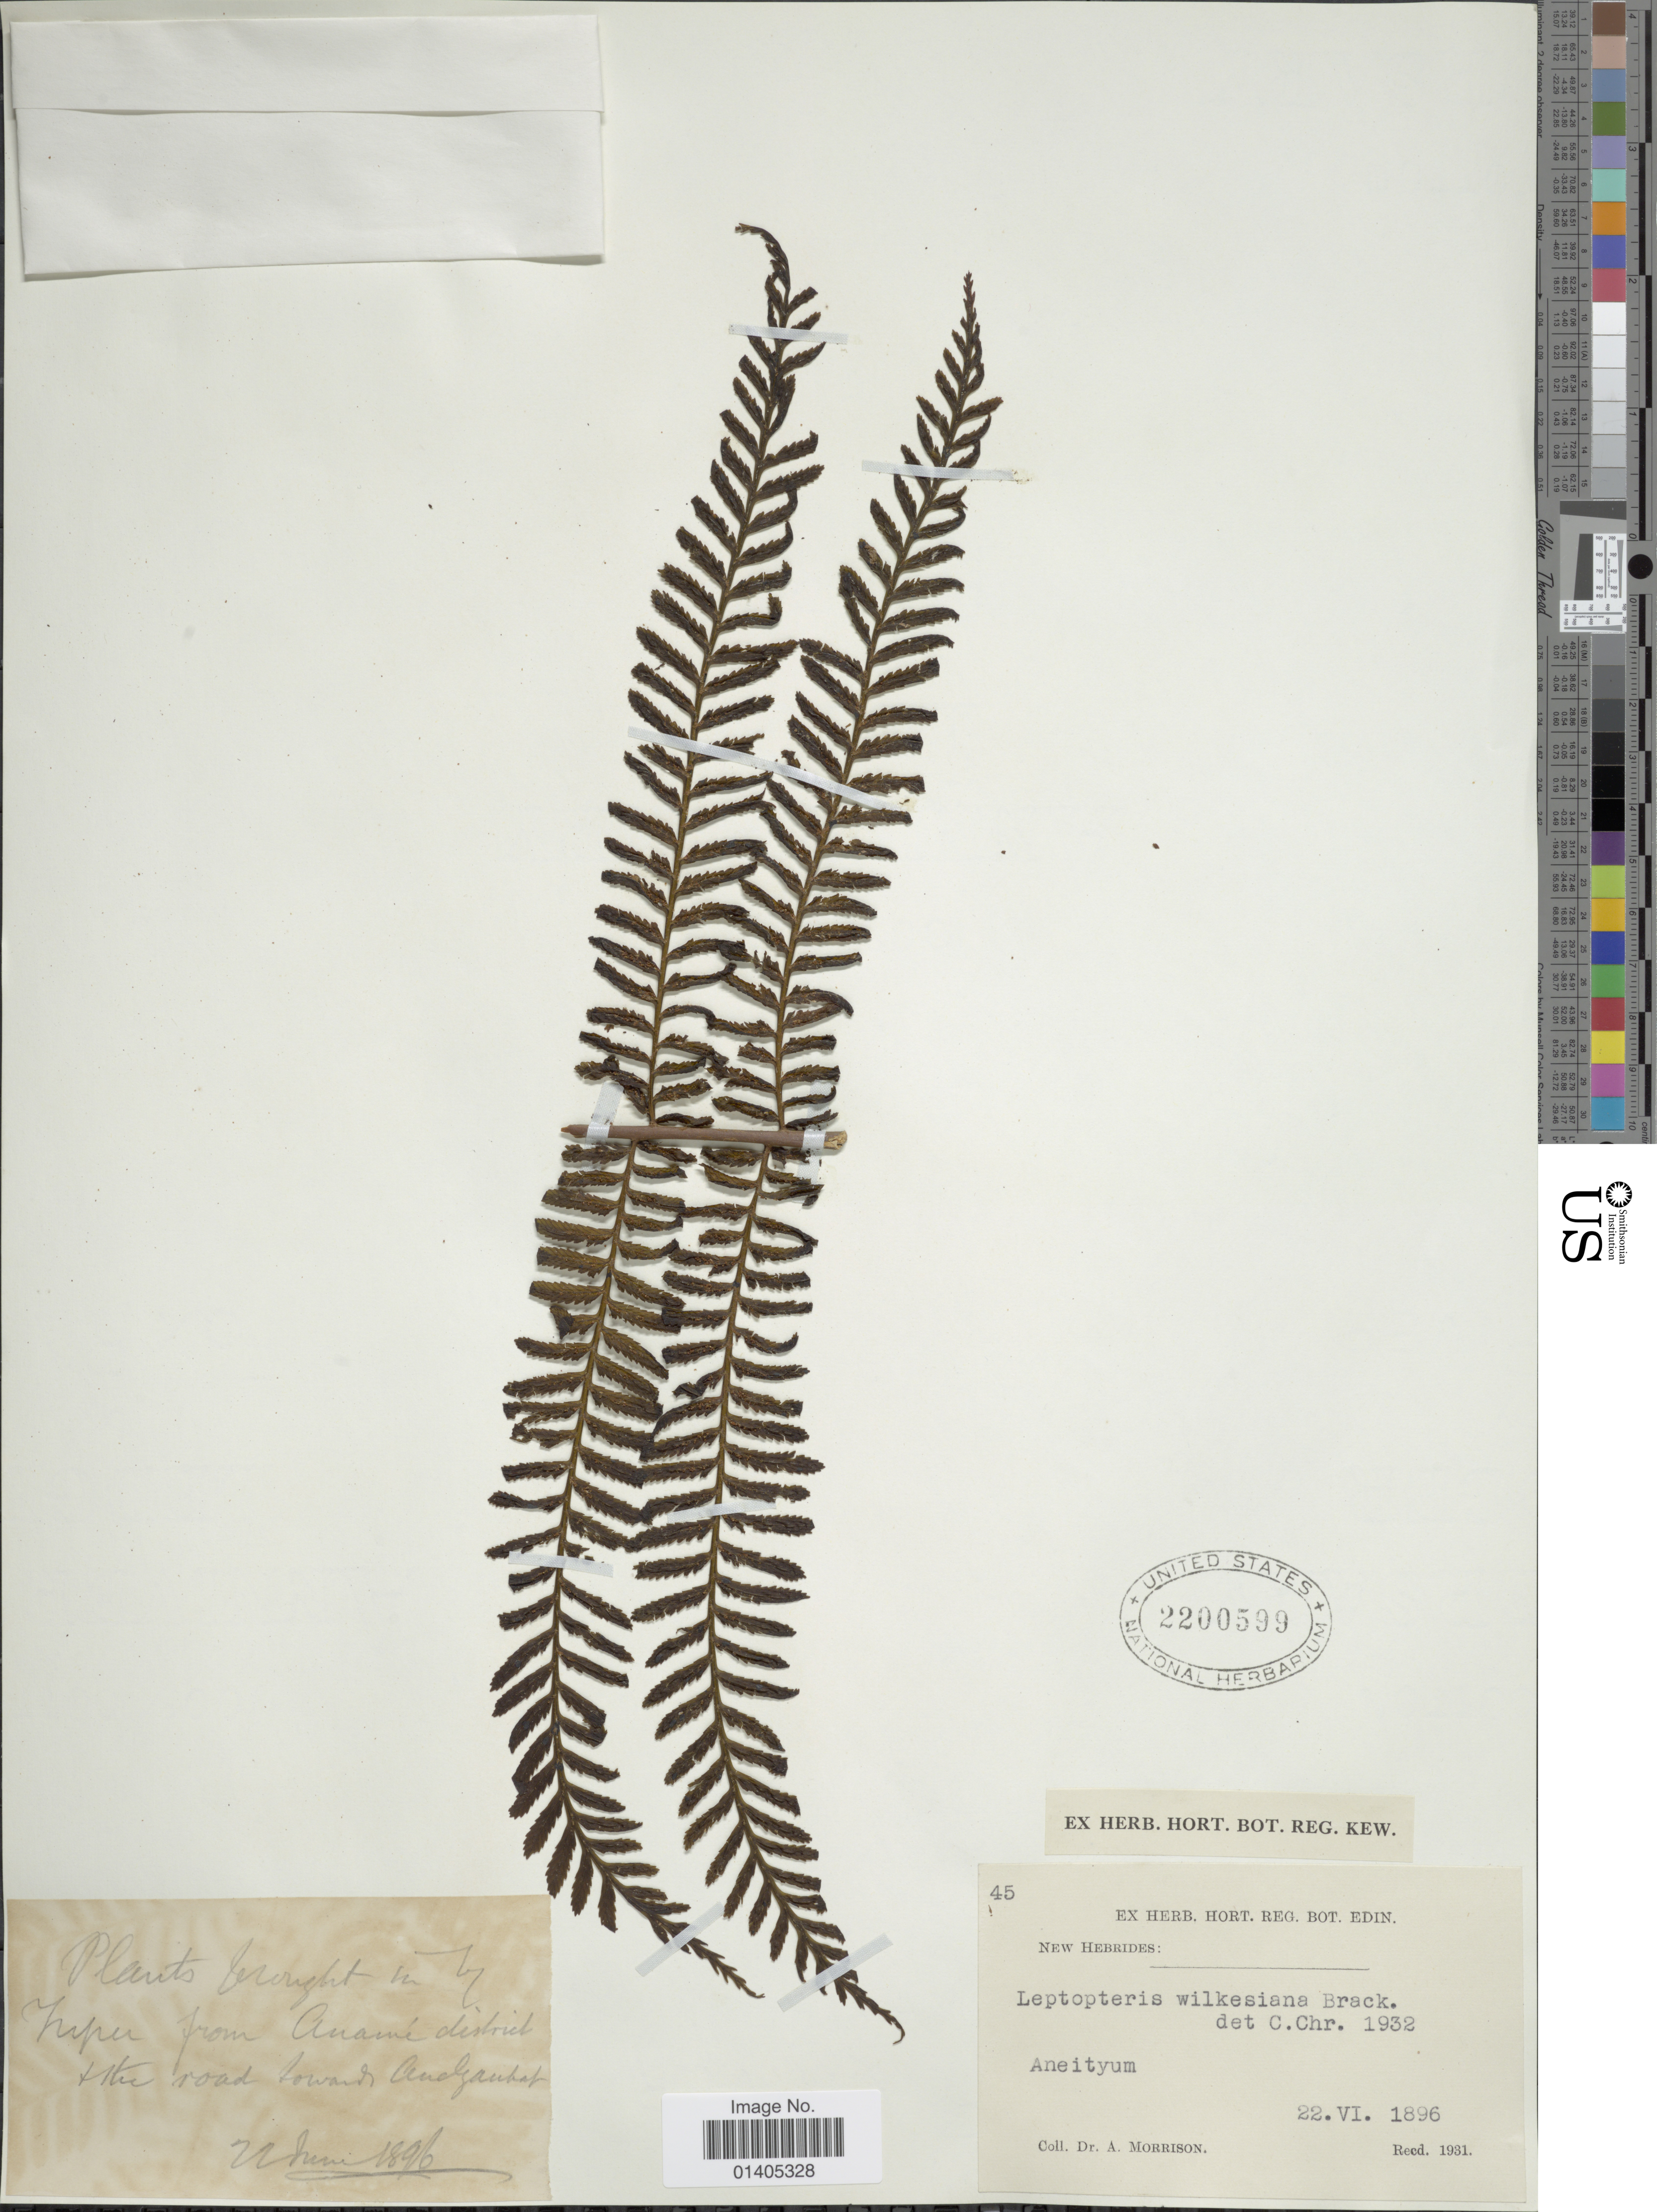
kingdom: Plantae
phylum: Tracheophyta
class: Polypodiopsida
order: Osmundales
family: Osmundaceae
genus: Leptopteris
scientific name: Leptopteris wilkesiana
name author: (Brack.) Christ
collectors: A. Morrison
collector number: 45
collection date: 1896-06-22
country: Vanuatu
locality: New Hebrides, Aneityum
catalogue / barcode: US 2200599